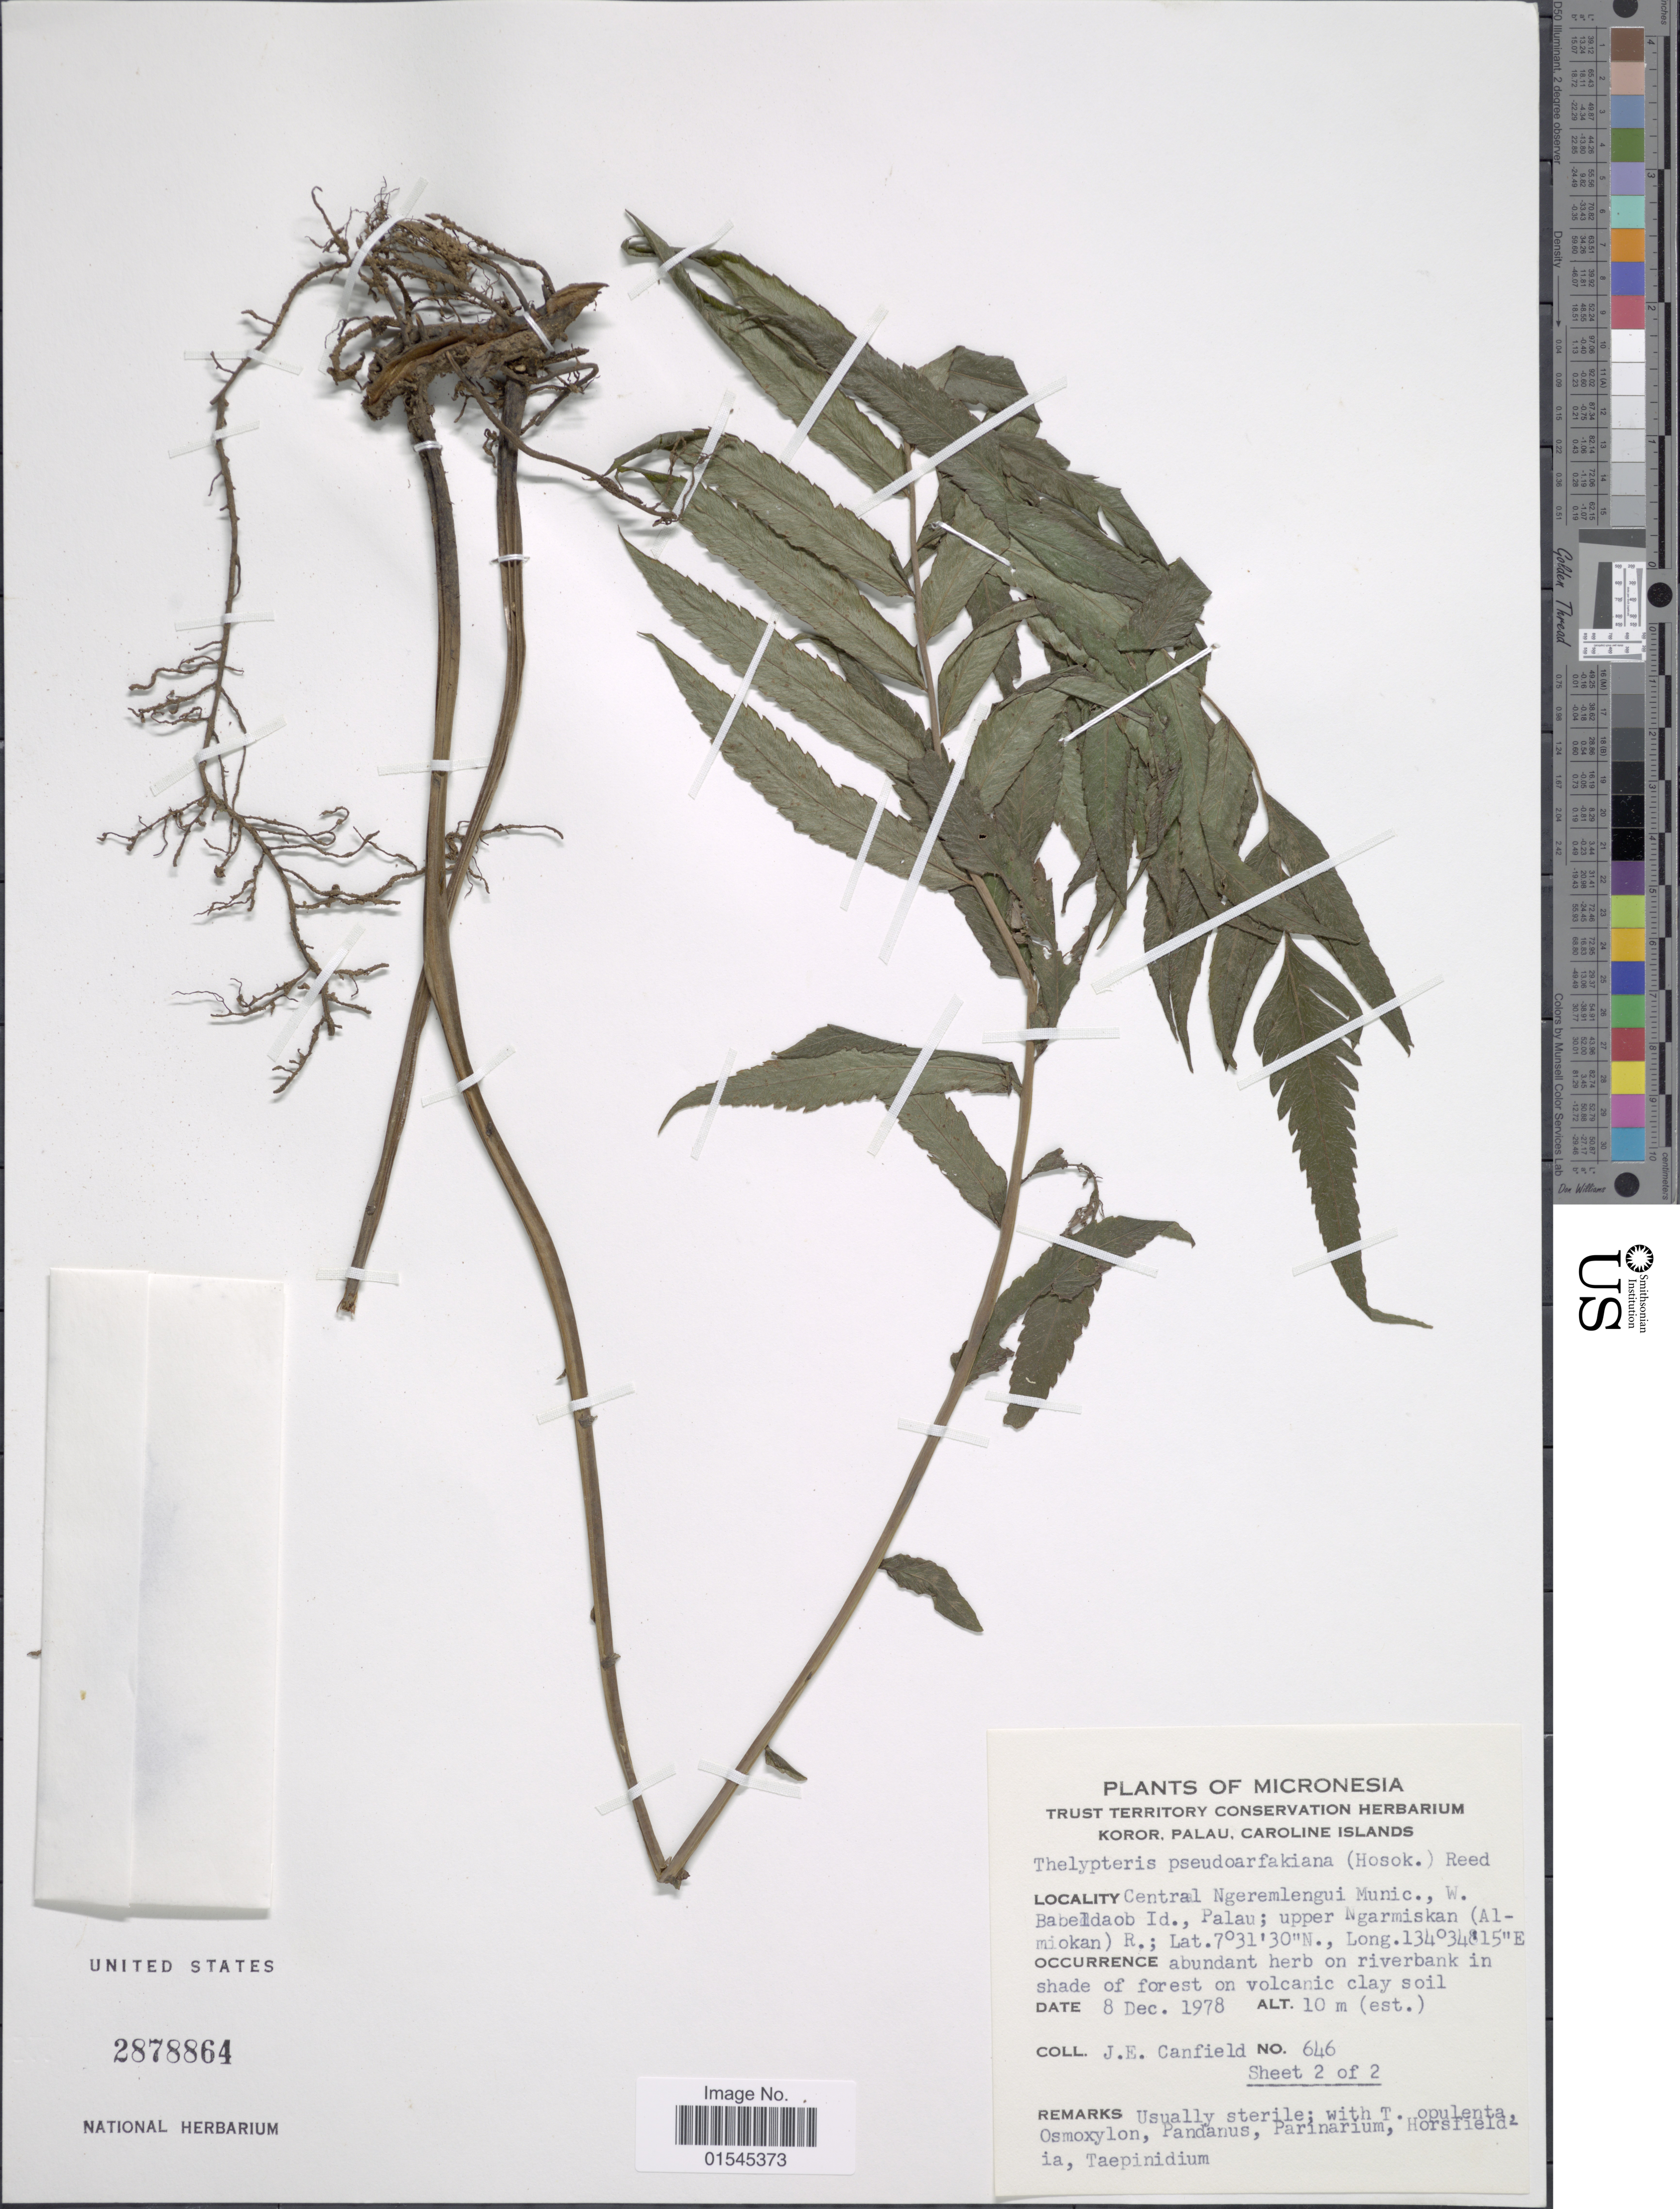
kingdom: Plantae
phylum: Tracheophyta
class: Polypodiopsida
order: Polypodiales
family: Thelypteridaceae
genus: Sphaerostephanos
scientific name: Sphaerostephanos perglanduliferus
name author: (Alderw.) Holttum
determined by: Wagner, W. L., (BOT), Smithsonian Institution - National Museum of Natural History (UNITED STATES)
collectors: J. E. Canfield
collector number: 646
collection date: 1978-12-08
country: Palau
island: Babeldaob [Babelthuap]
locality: Micronesia, Koror, Palau, Caroline Islands. Central Ngeremlengui Munic., W. Babeldaob Id., Palau: upper Ngarmiskan (Almiokan) R.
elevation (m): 10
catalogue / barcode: US 2878864